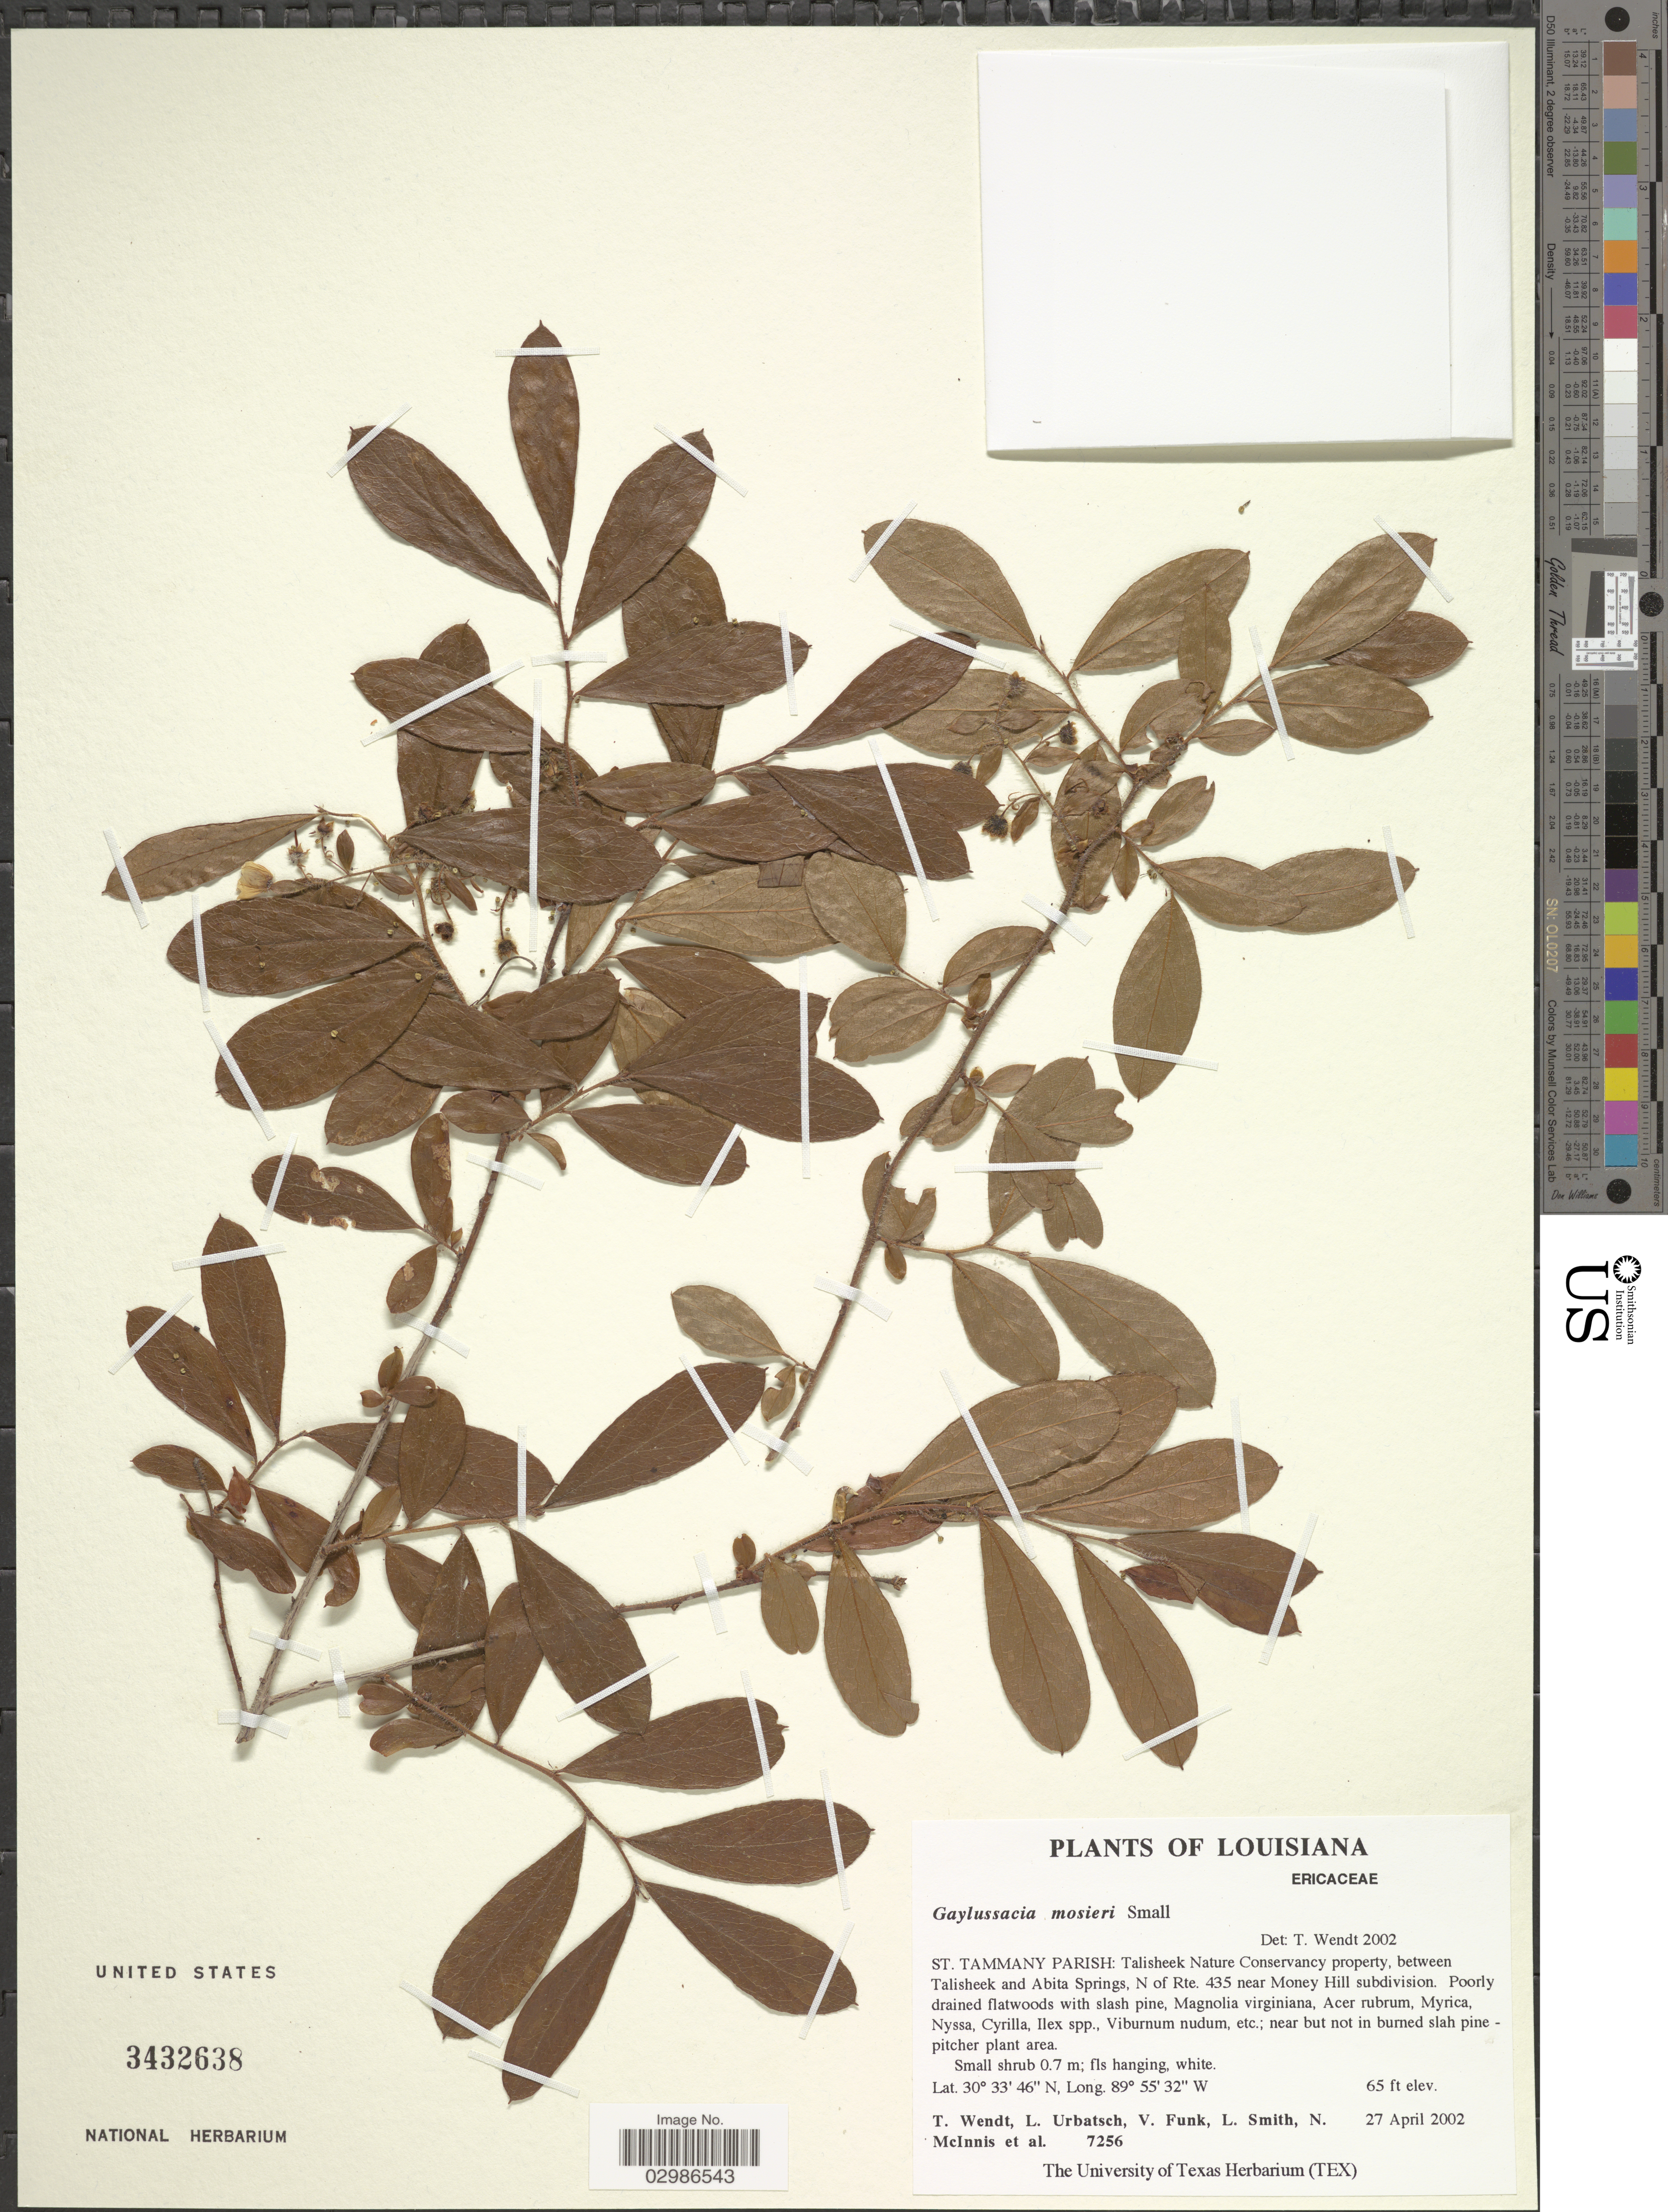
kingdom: Plantae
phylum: Tracheophyta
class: Magnoliopsida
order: Ericales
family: Ericaceae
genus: Gaylussacia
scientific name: Gaylussacia mosieri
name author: Small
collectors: T. L. Wendt, L. E. Urbatsch, V. Funk, L. Smith & et al.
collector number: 7256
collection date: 2002-04-27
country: United States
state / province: Louisiana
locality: St. Tammany Parish: Talisheek Nature Conservancy property, between Talisheek and Abita Springs, N of Rte. 435 near Money Hill subdivision.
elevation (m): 20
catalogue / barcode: US 3432638